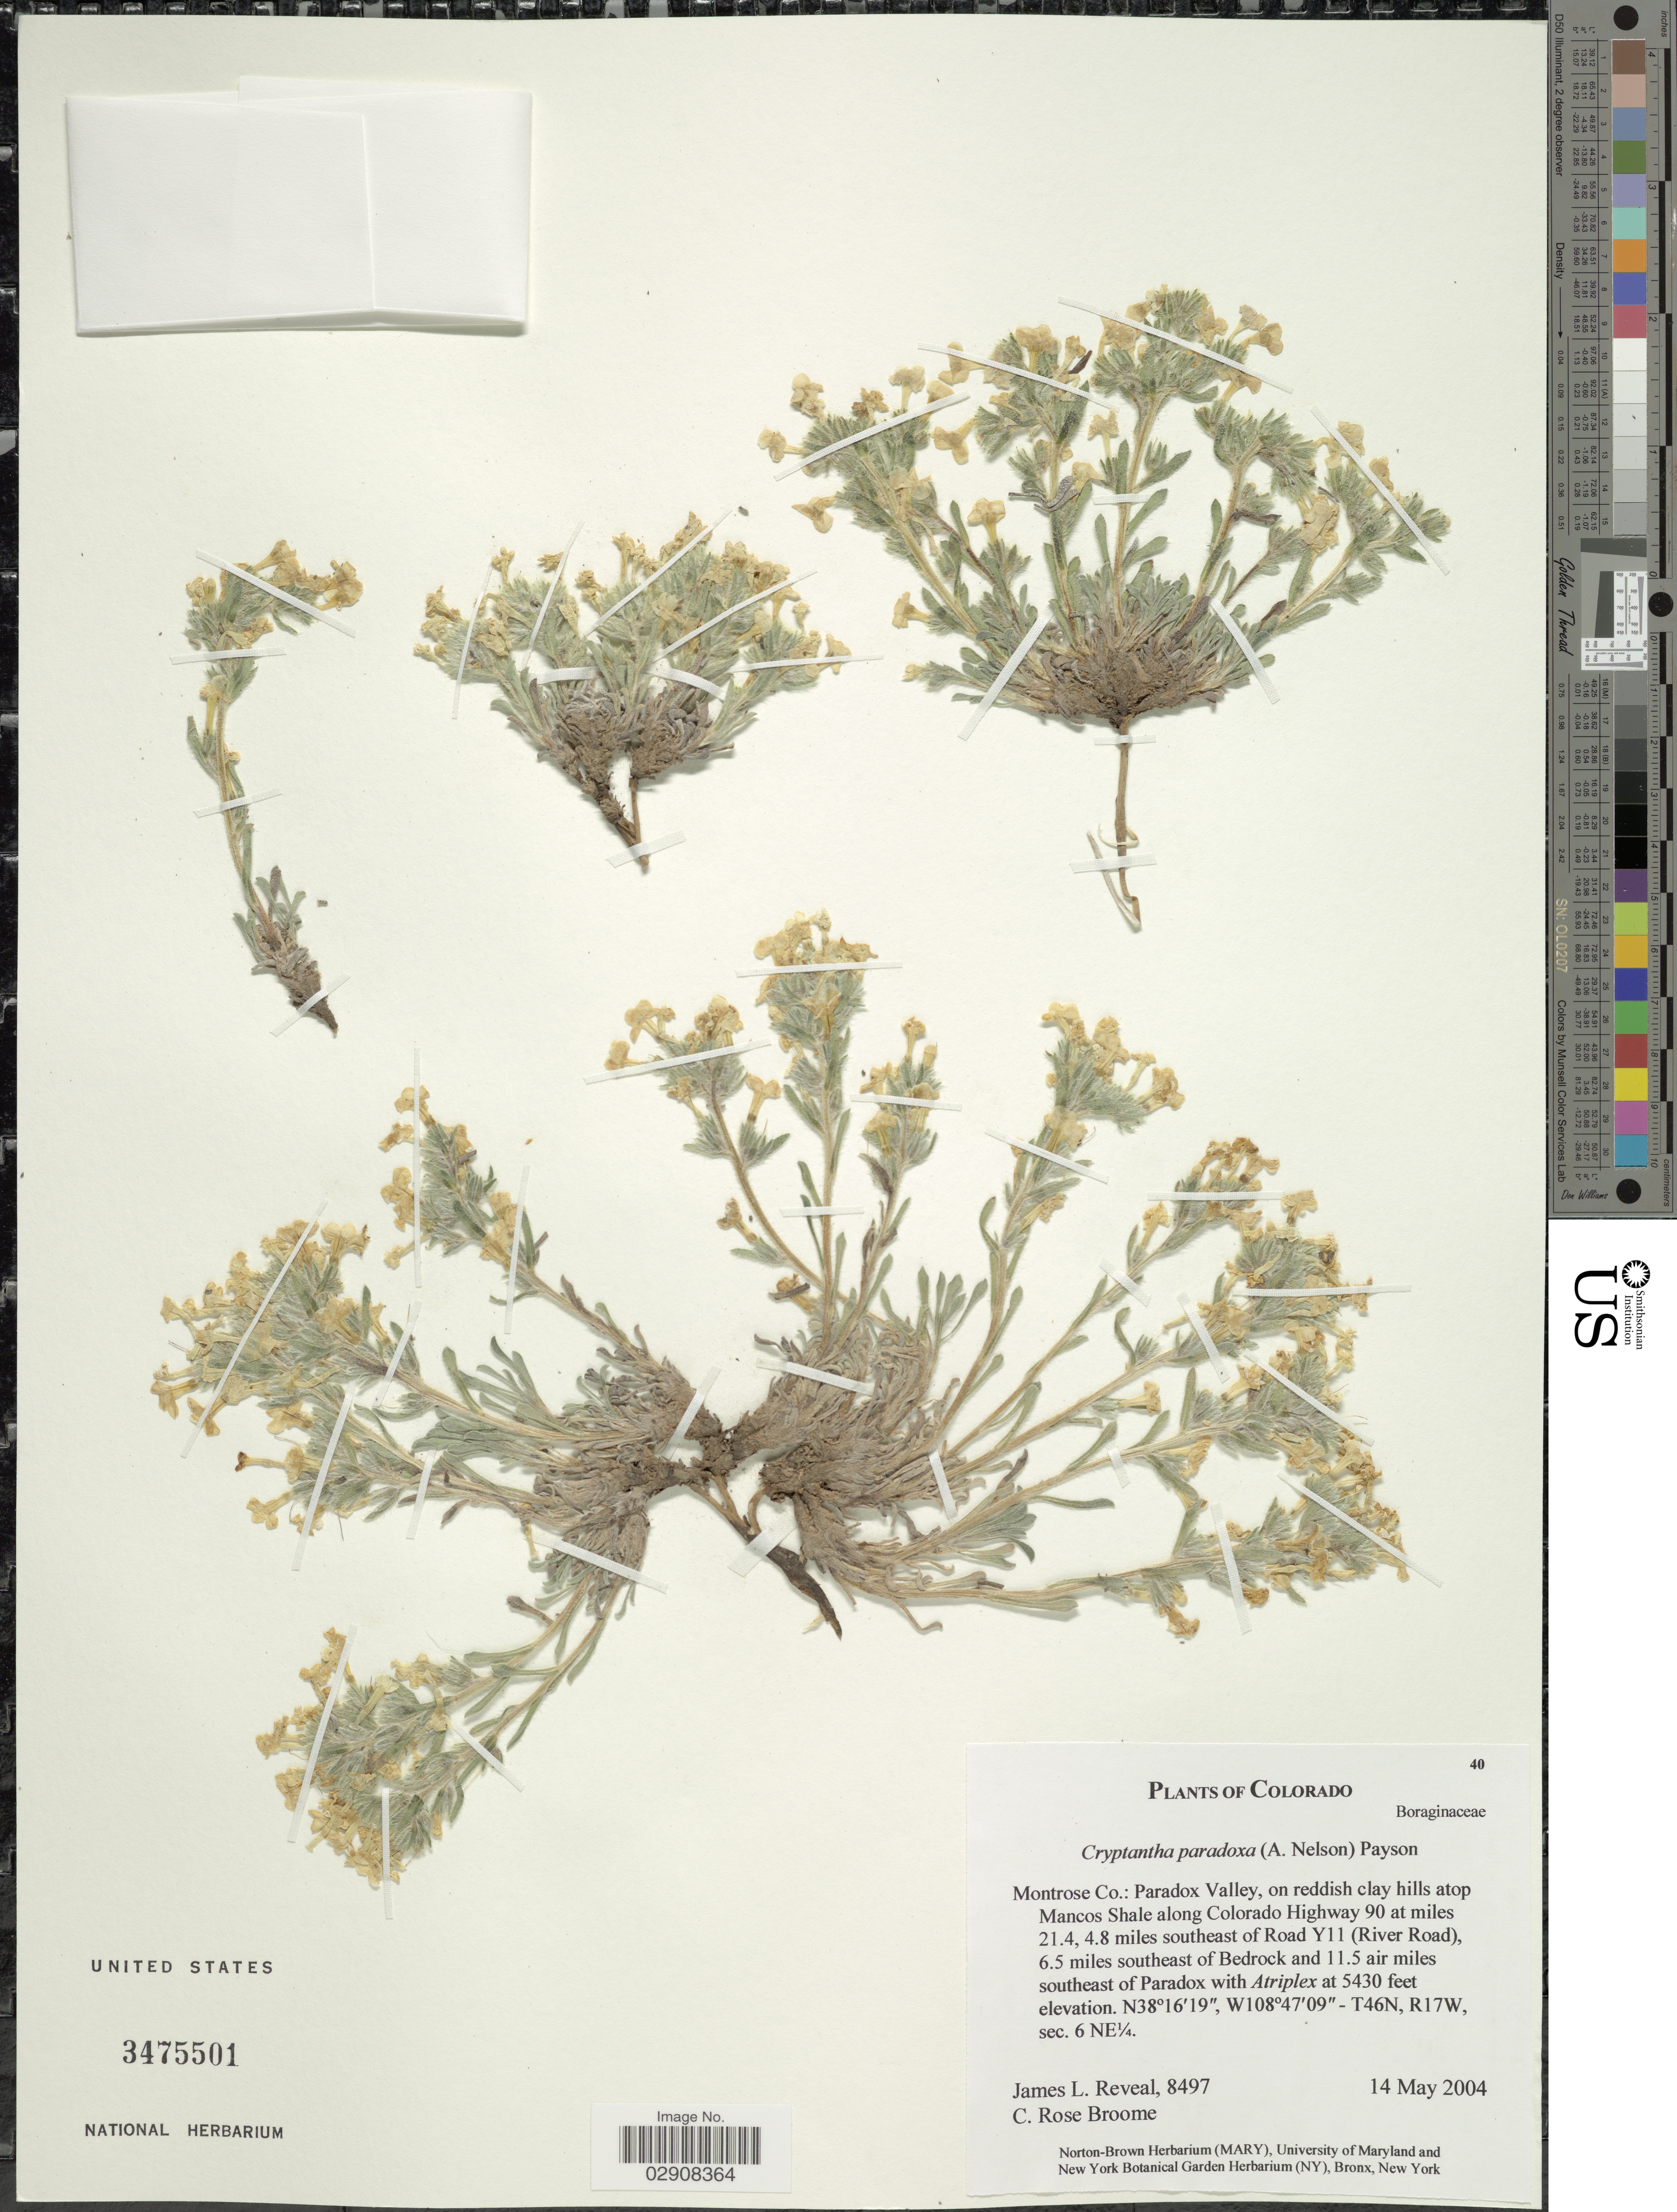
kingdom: Plantae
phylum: Tracheophyta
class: Magnoliopsida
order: Boraginales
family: Boraginaceae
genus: Cryptantha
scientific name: Cryptantha paradoxa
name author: (A. Nelson) Payson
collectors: J. L. Reveal & C. R. Broome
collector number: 8497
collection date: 2004-05-14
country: United States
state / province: Colorado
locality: Montrose Co.: Paradox Valley, on reddish clay hills atop Mancos Shale along Colorado Highway 90 at miles 21.4, 4.8 miles southeast of Road Y11 (River Road), 6.5 miles southeast of Bedrock and 11.5 air miles southeast of Paradox. - T46N, R17W, sec. 6 NE¼.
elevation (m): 1655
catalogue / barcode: US 3475501